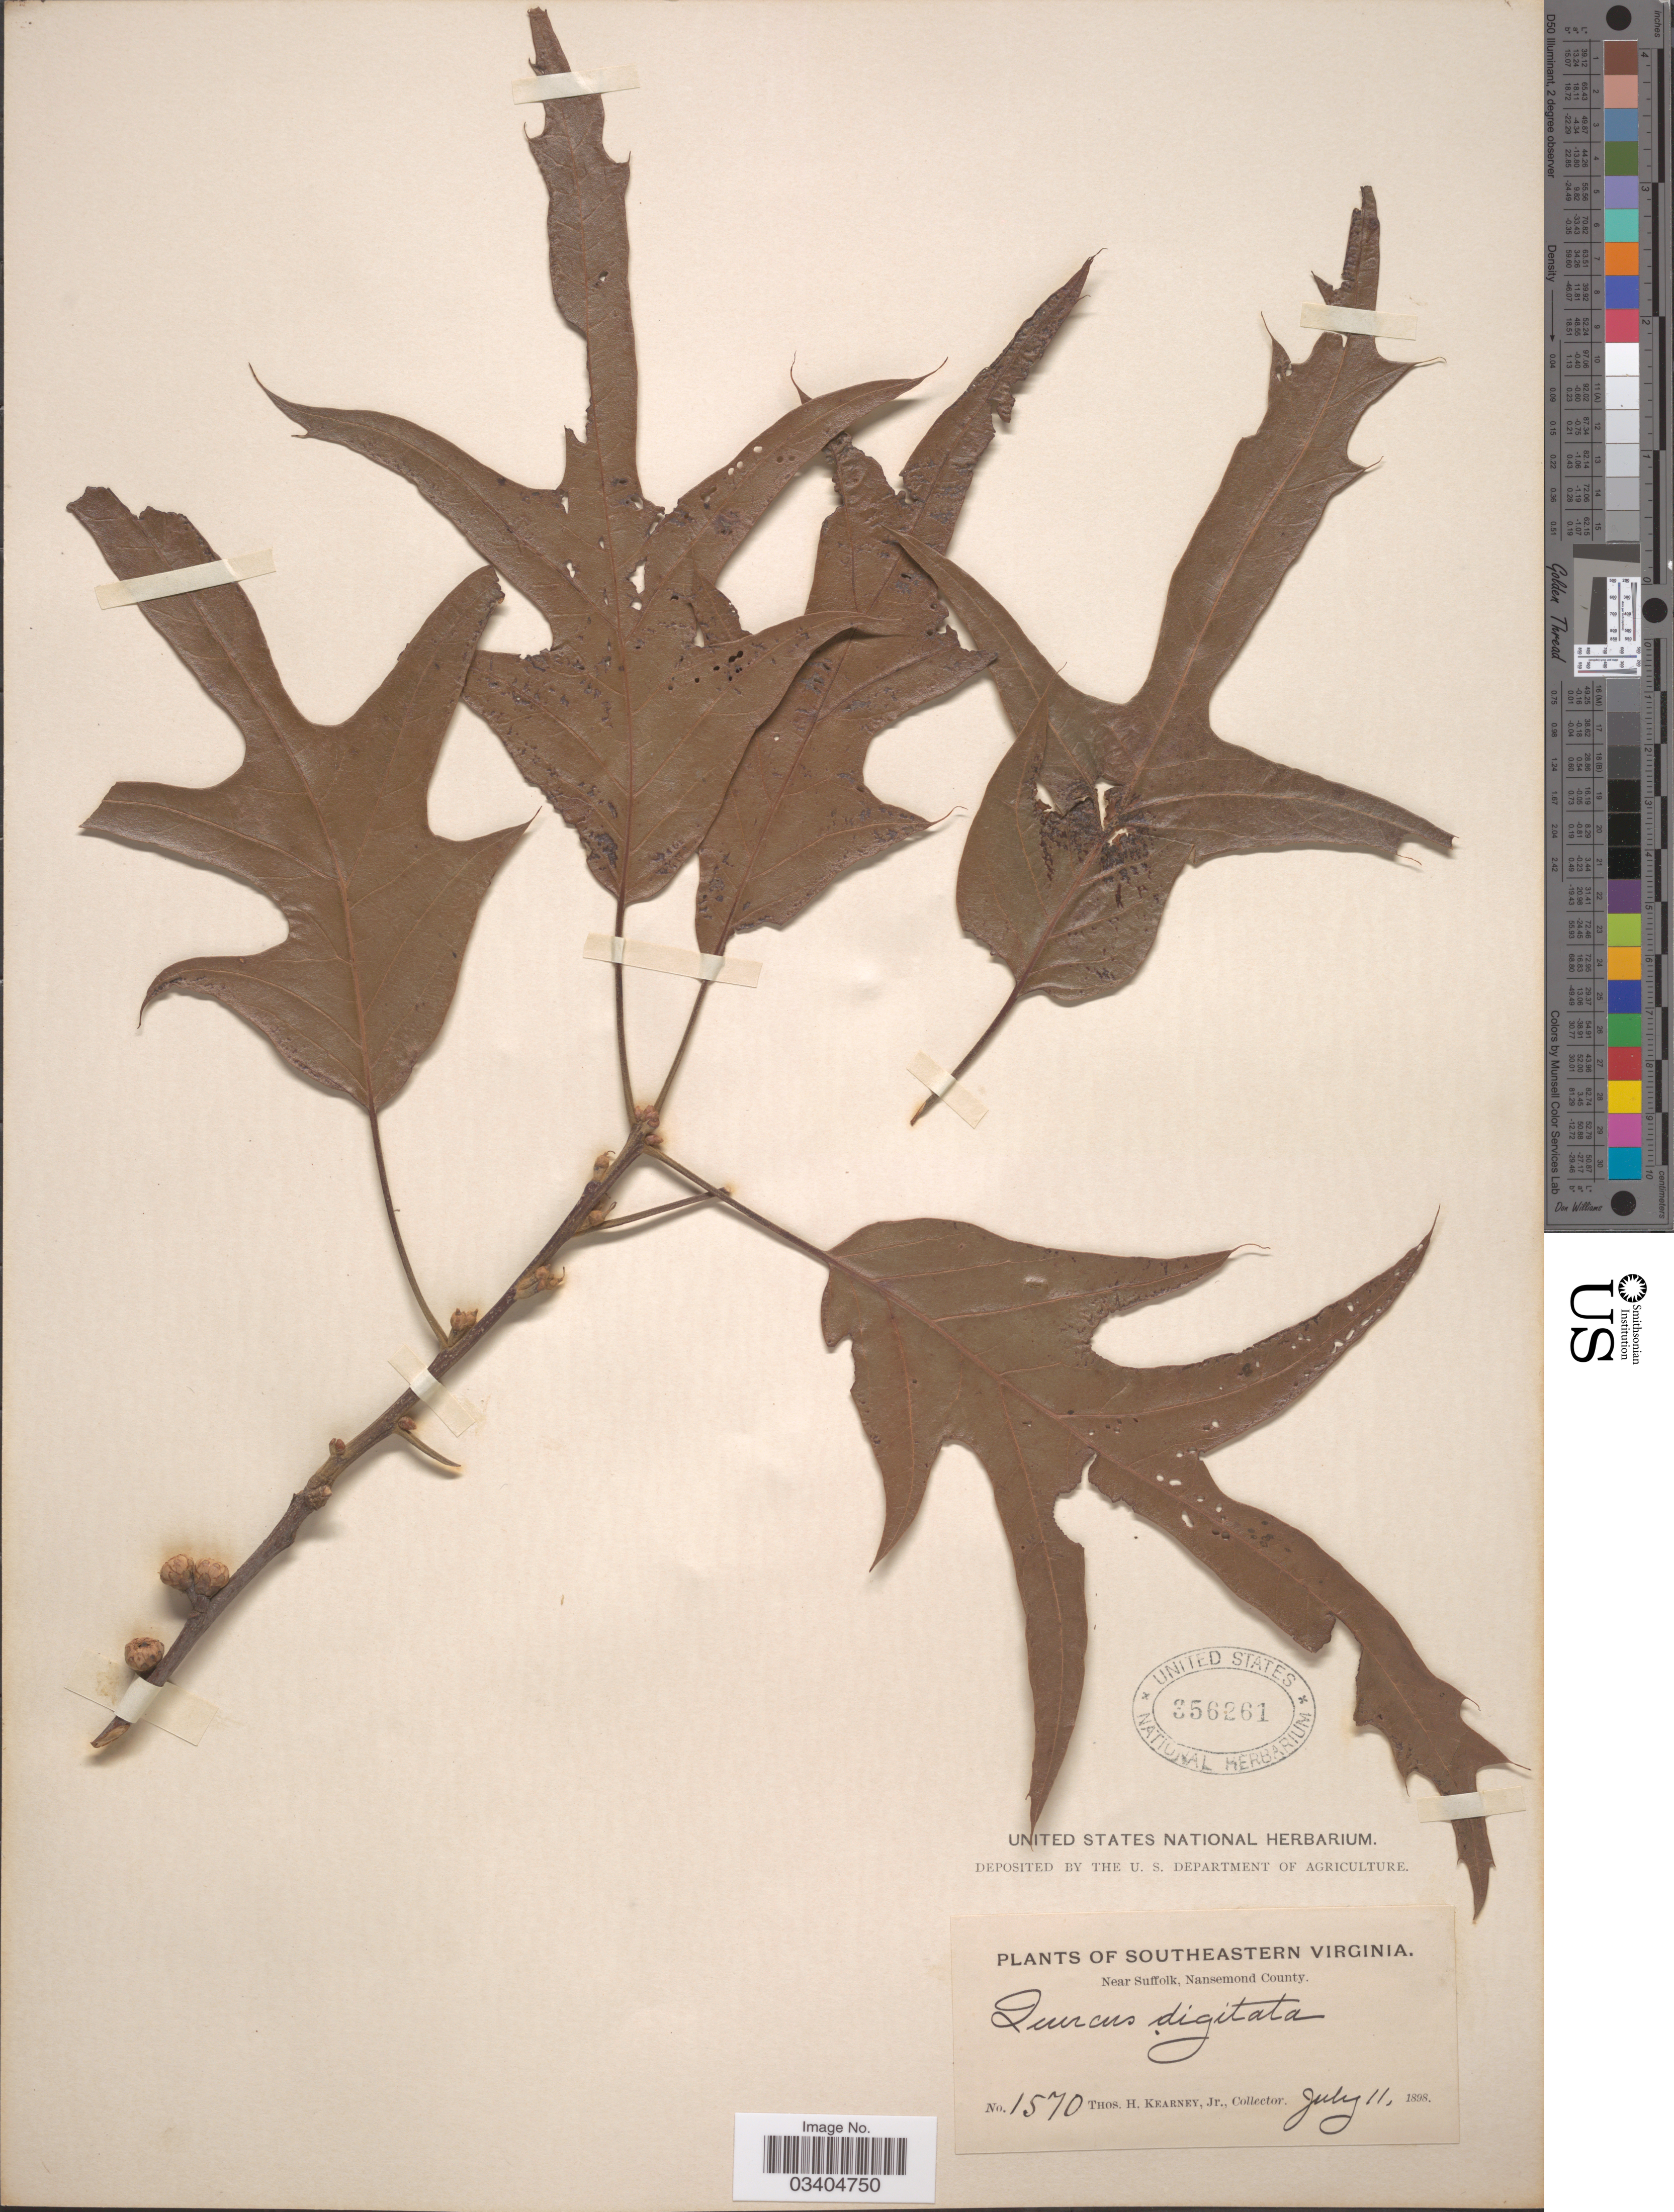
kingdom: Plantae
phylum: Tracheophyta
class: Magnoliopsida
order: Fagales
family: Fagaceae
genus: Quercus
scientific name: Quercus falcata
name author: Michx.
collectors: T. H. Kearney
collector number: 1570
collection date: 1898-07-11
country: United States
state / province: Virginia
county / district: City of Suffolk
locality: Southeastern Virginia. Near Suffolk, Nansemond County.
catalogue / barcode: US 356261